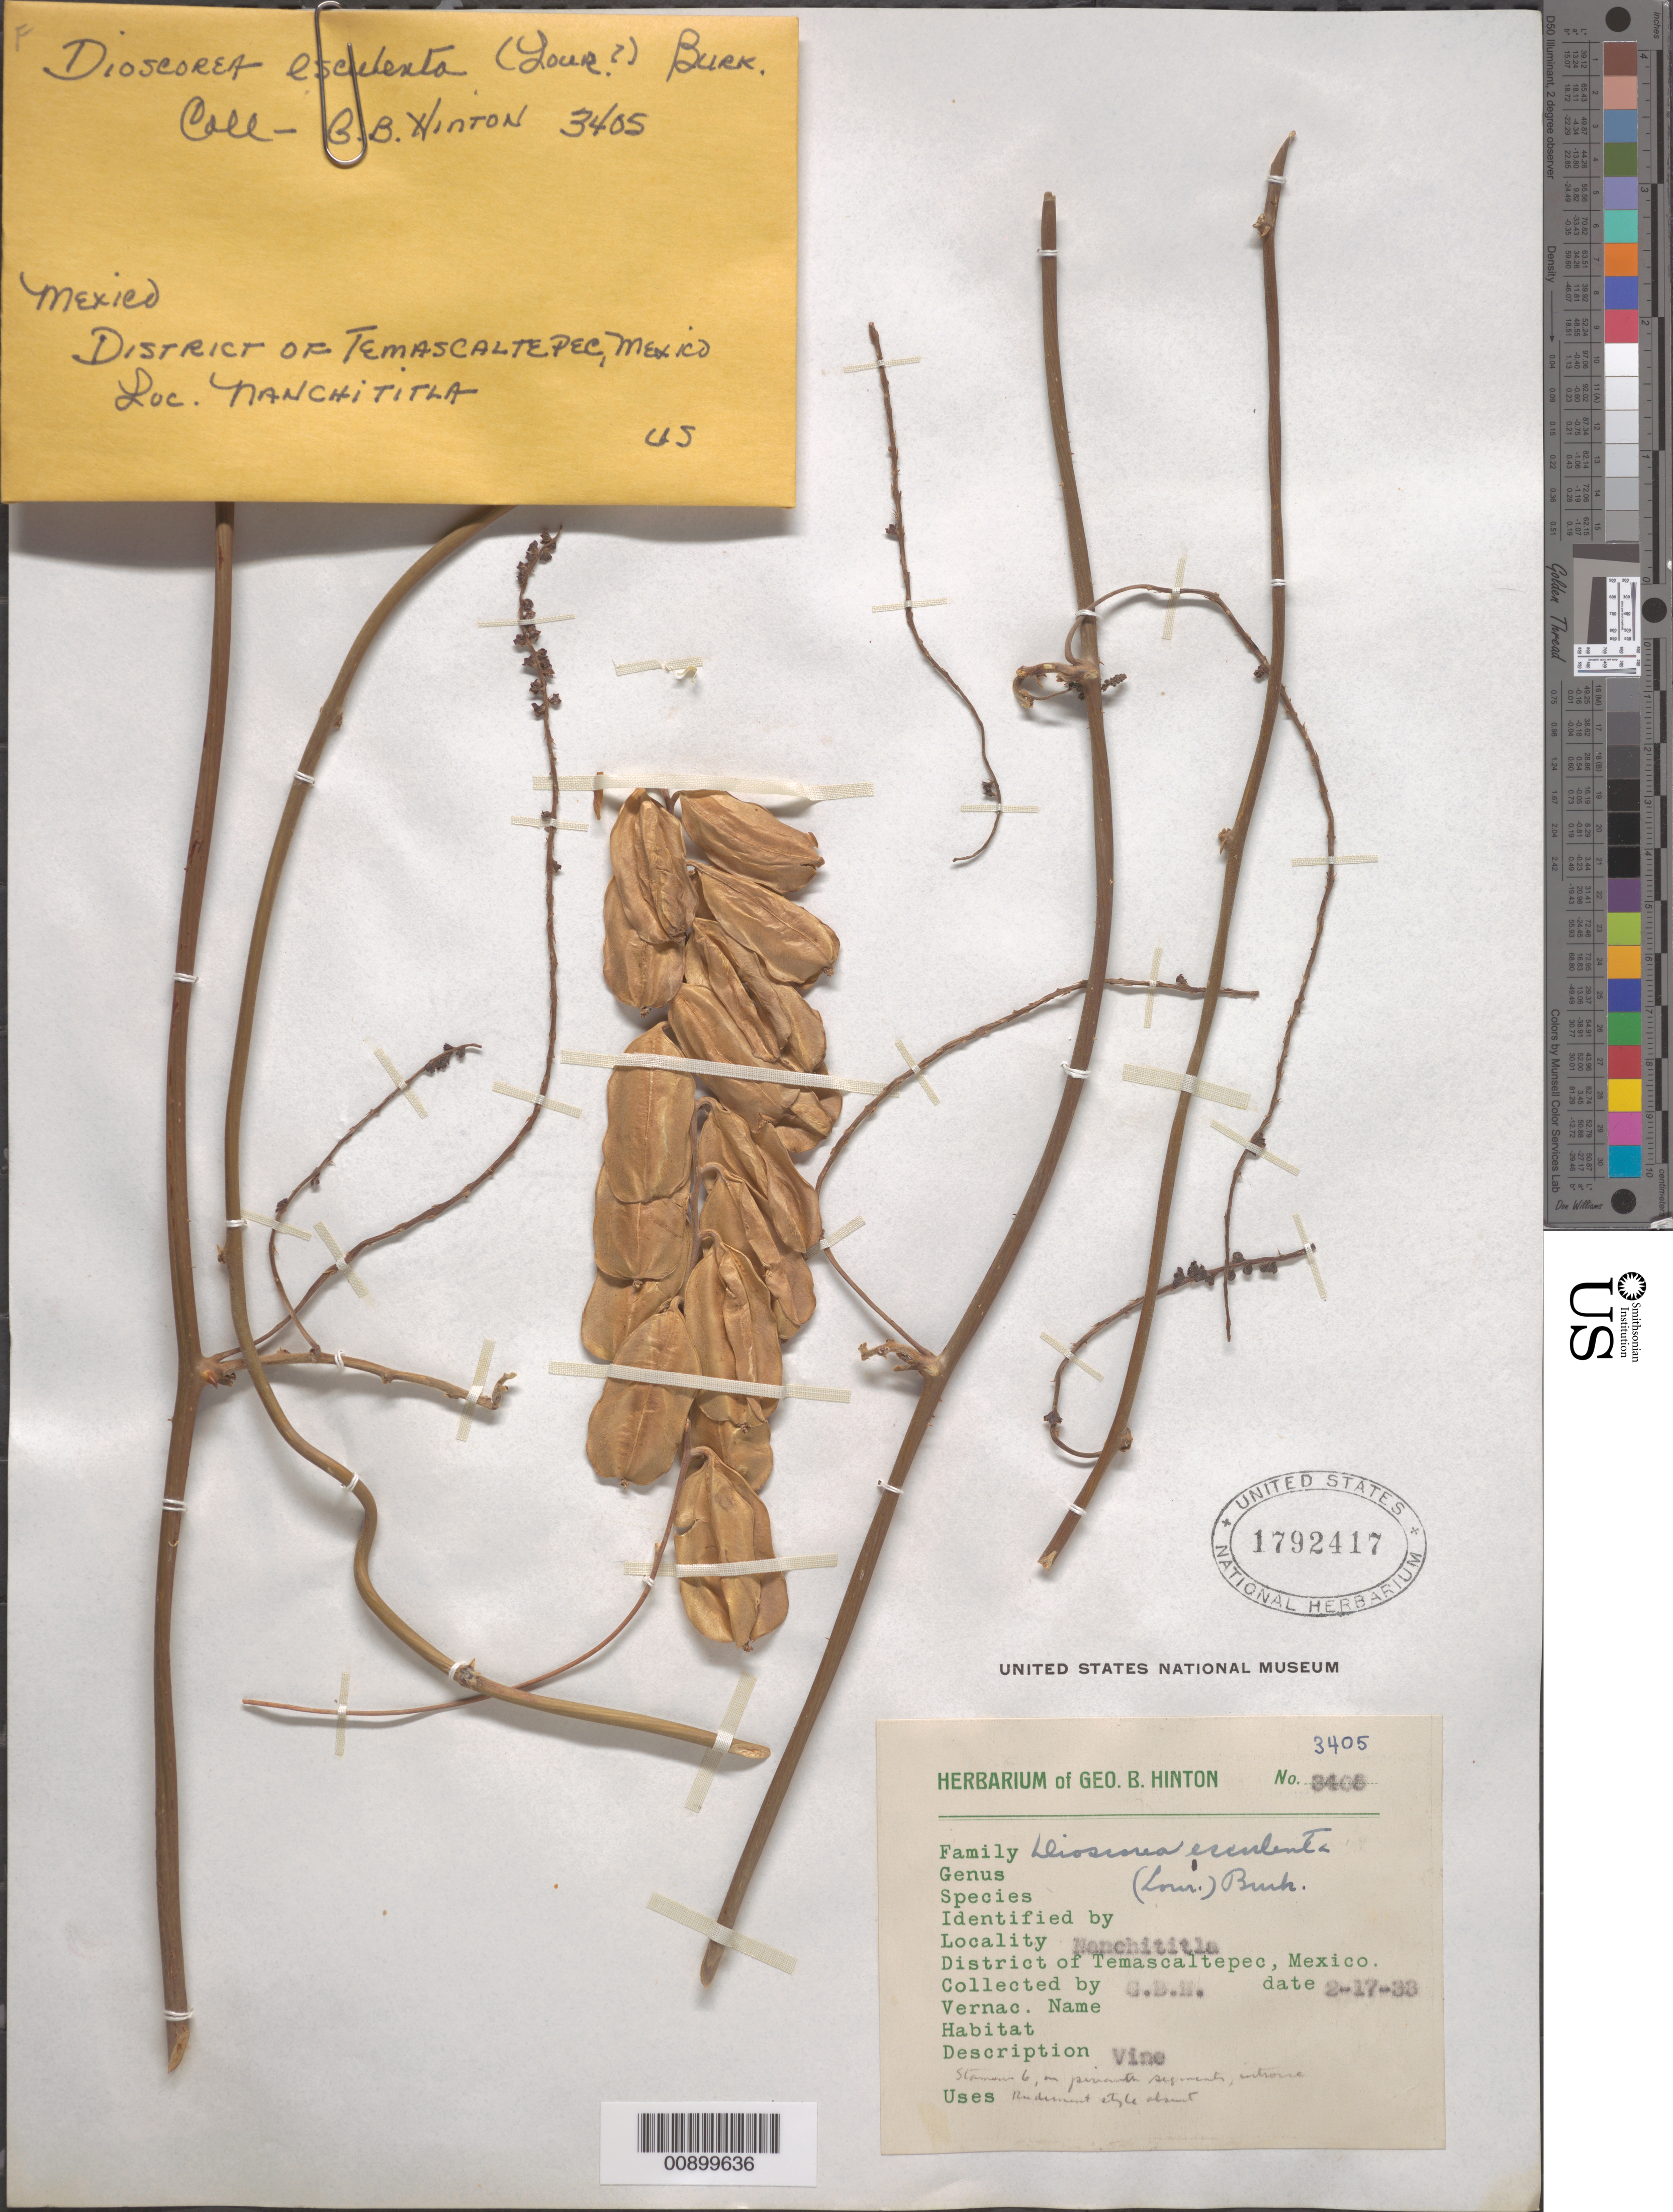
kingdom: Plantae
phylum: Tracheophyta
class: Liliopsida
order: Dioscoreales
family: Dioscoreaceae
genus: Dioscorea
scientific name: Dioscorea esculenta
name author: (Lour.) Burkill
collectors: G. B. Hinton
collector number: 3405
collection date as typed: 17 Feb 1933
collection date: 1933-02-17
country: Mexico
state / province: México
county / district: Temascaltepec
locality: Nanchititla, District of Temascaltepec, State of México.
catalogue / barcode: US 1792417